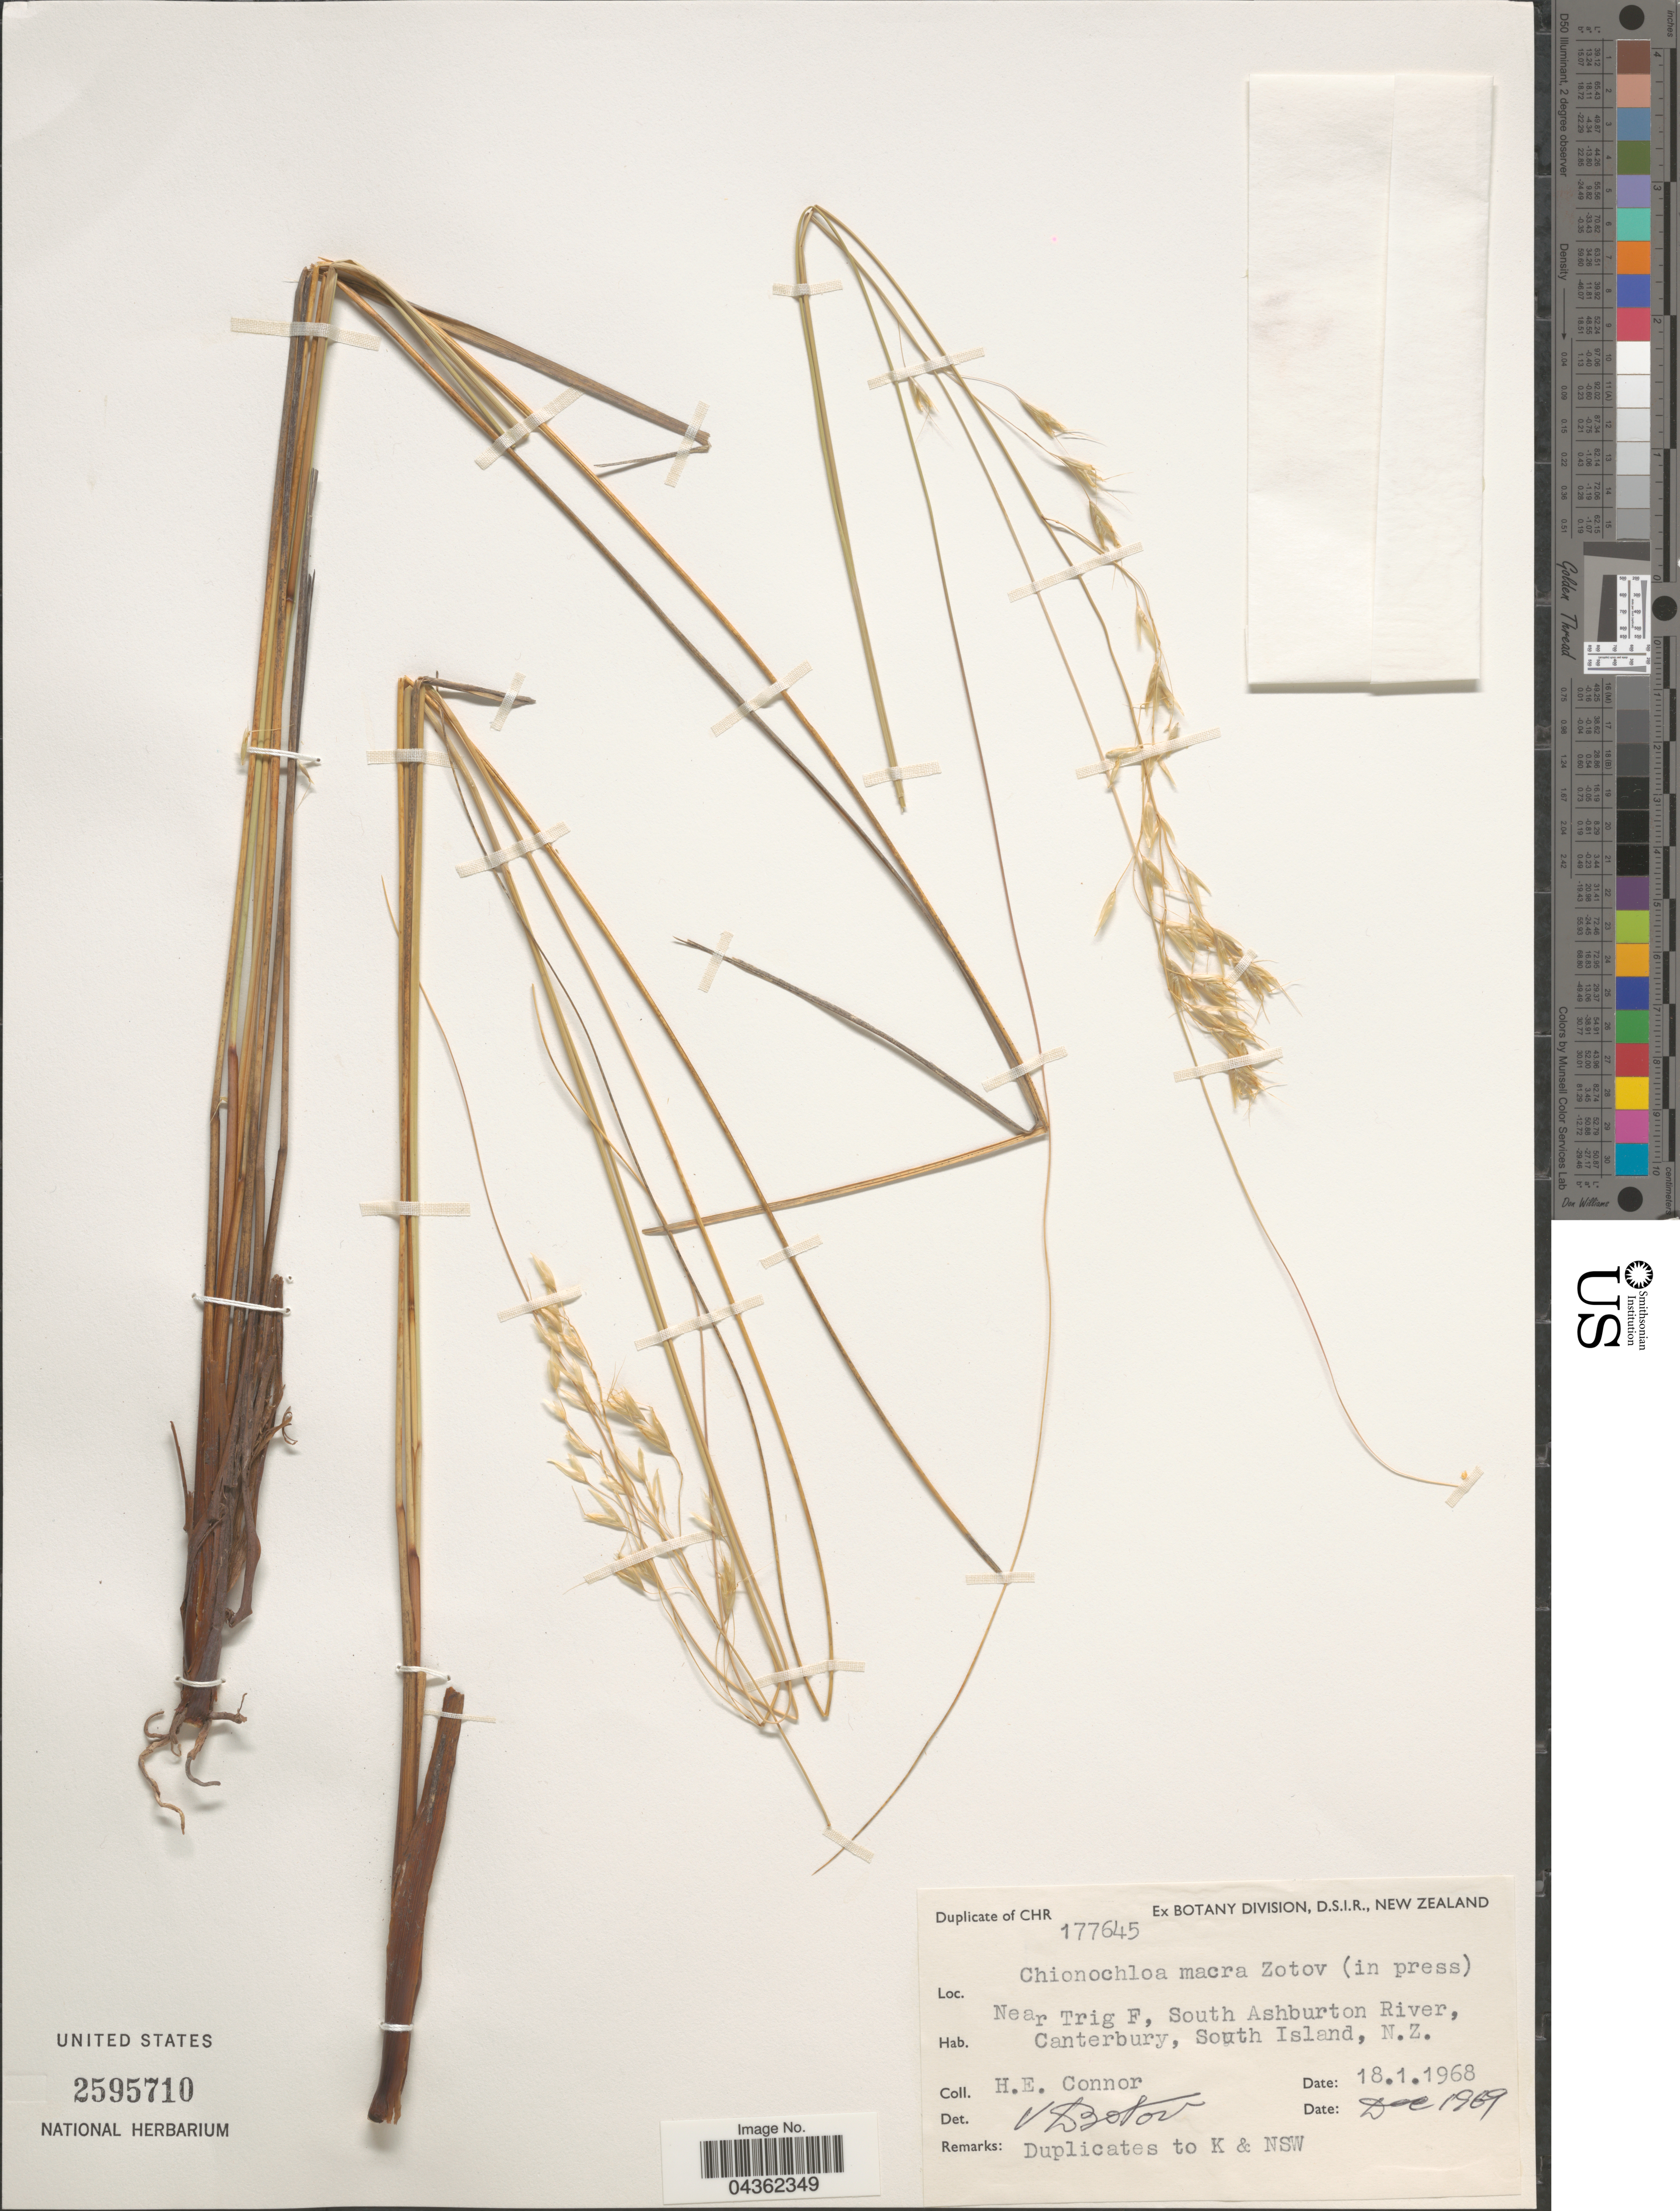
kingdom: Plantae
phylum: Tracheophyta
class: Liliopsida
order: Poales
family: Poaceae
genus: Chionochloa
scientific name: Chionochloa macra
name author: Zotov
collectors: H. E. Connor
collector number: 177645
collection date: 1968-01-18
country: New Zealand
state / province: Canterbury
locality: Near Trig F, South Ashburton River, Canterbury, South Island.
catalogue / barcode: US 2595710